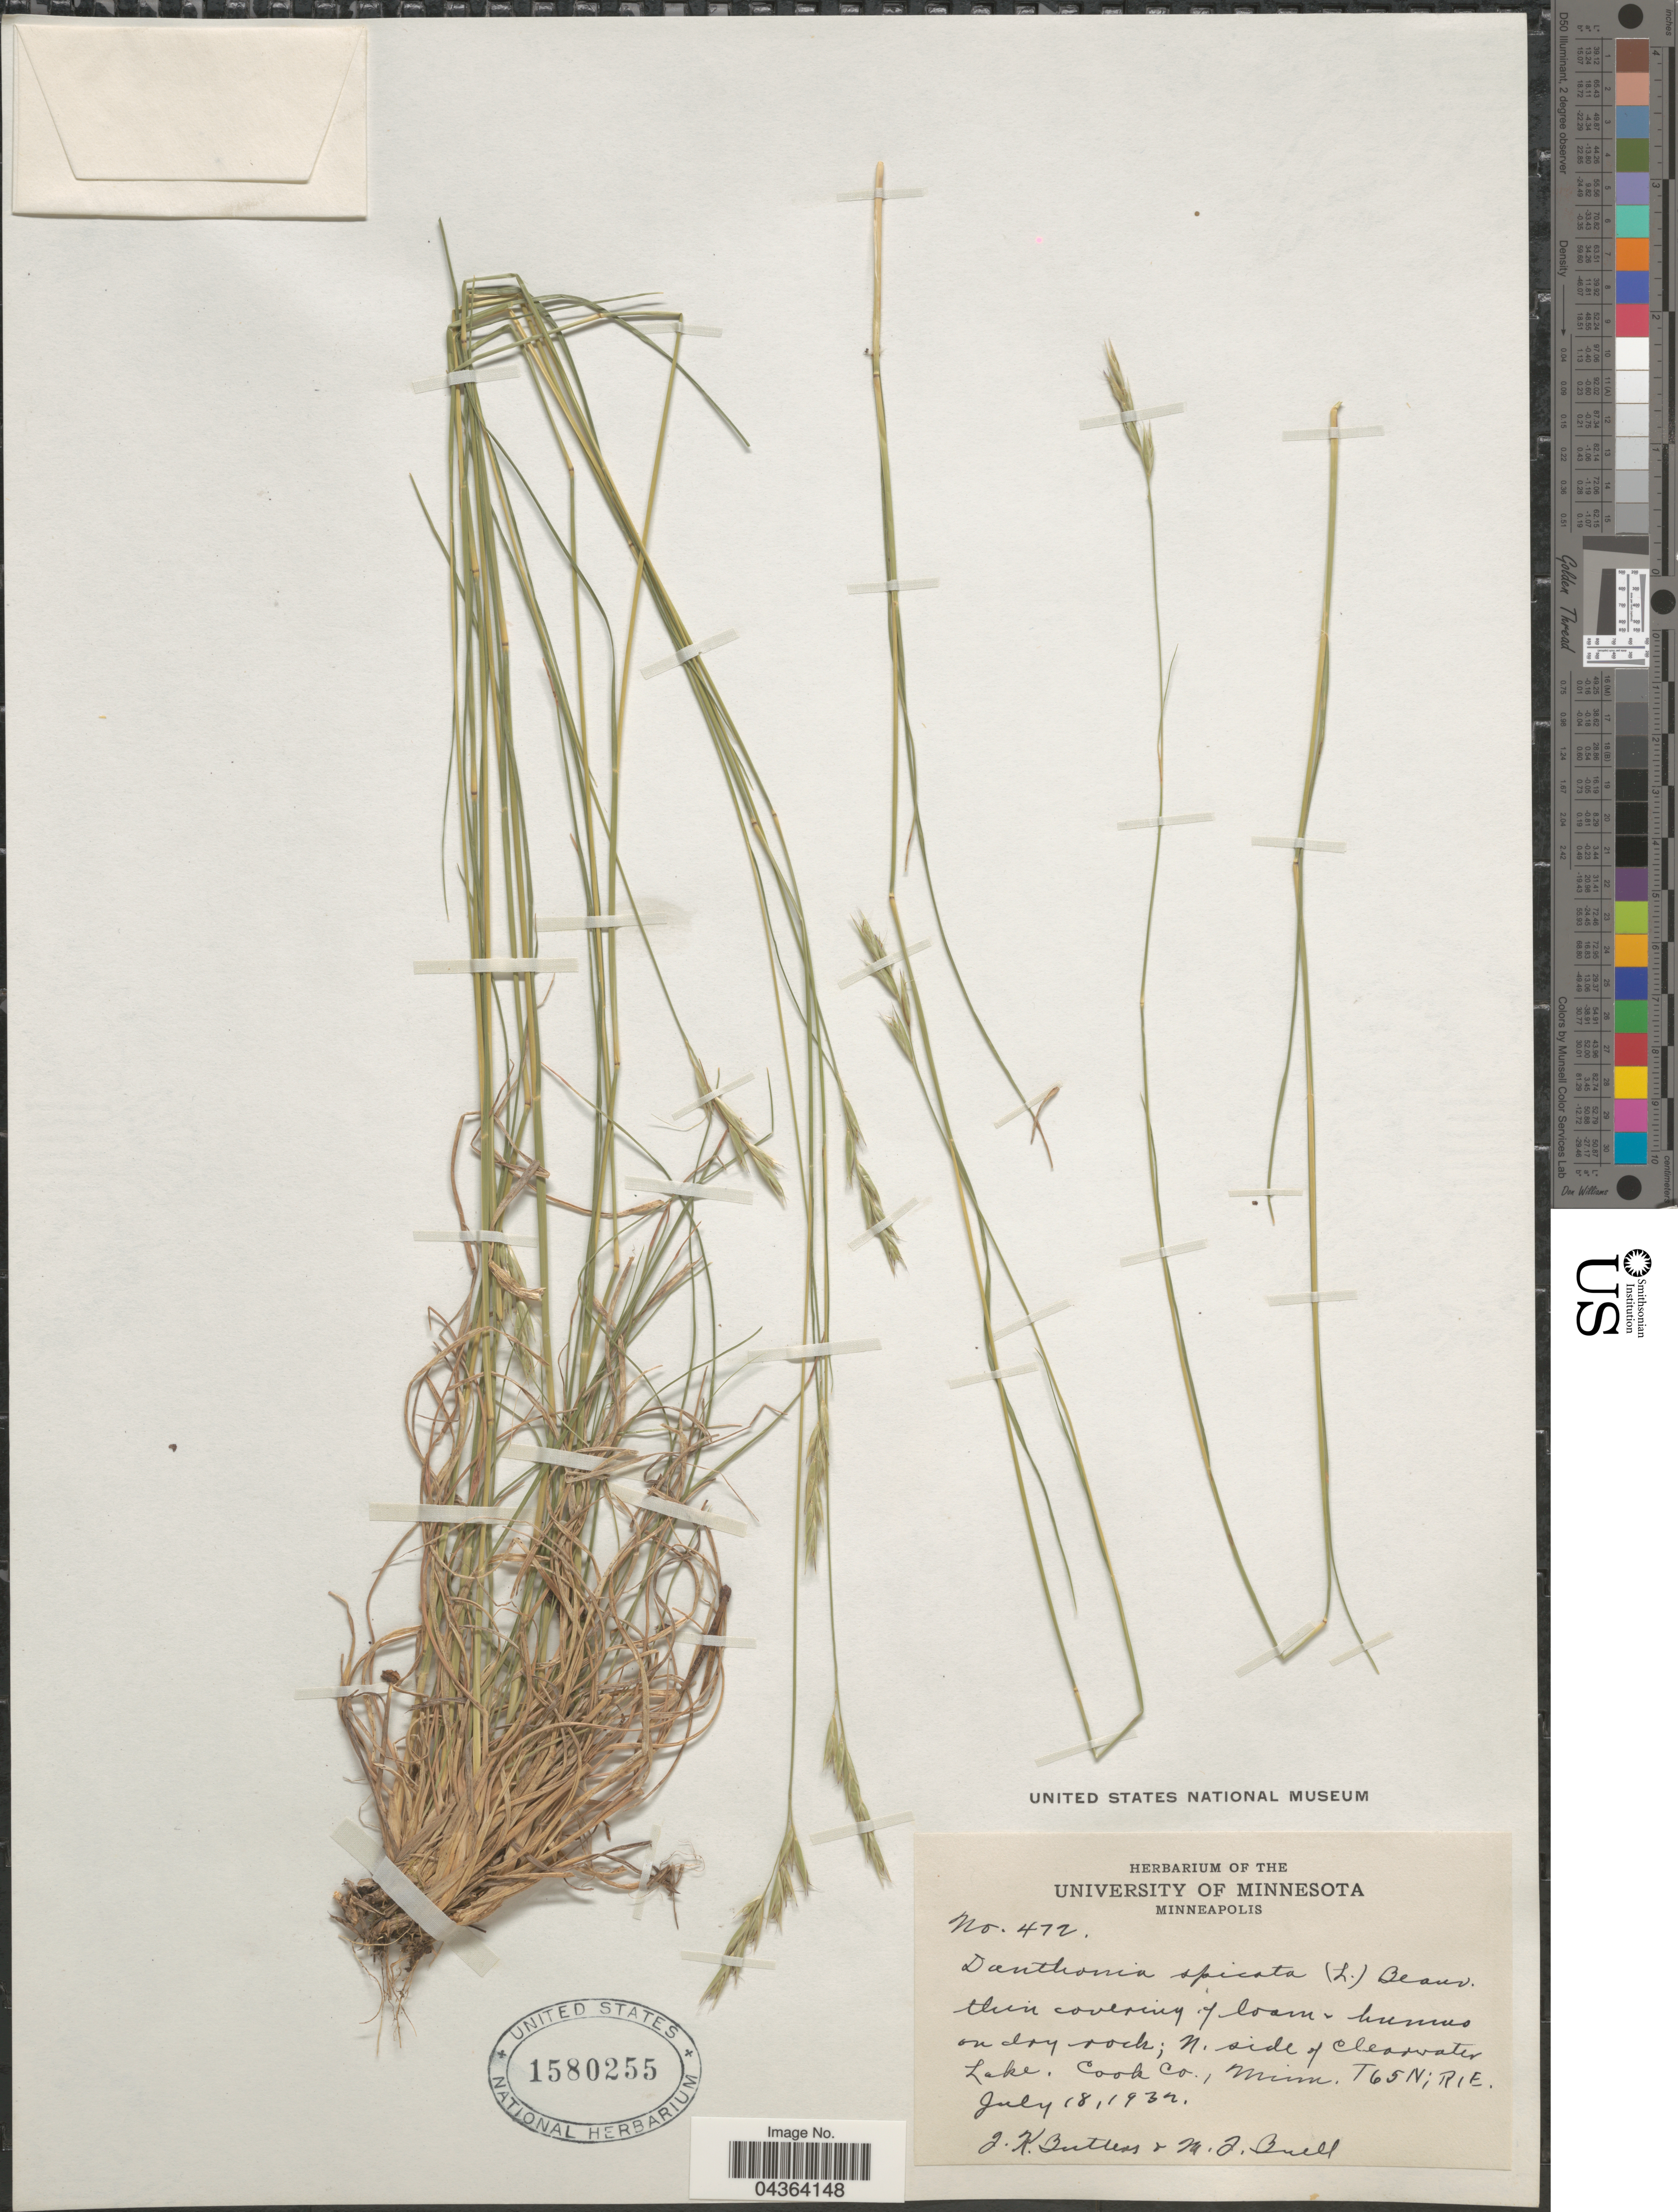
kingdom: Plantae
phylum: Tracheophyta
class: Liliopsida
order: Poales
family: Poaceae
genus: Danthonia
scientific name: Danthonia spicata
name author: (L.) P. Beauv. ex Roem. & Schult.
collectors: J. Butters & M. Buell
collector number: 472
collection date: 1932-07-18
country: United States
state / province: Minnesota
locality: On dry rock; N. side of Clearwater Lake. Cook Co., T65N; R1E.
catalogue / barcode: US 1580255